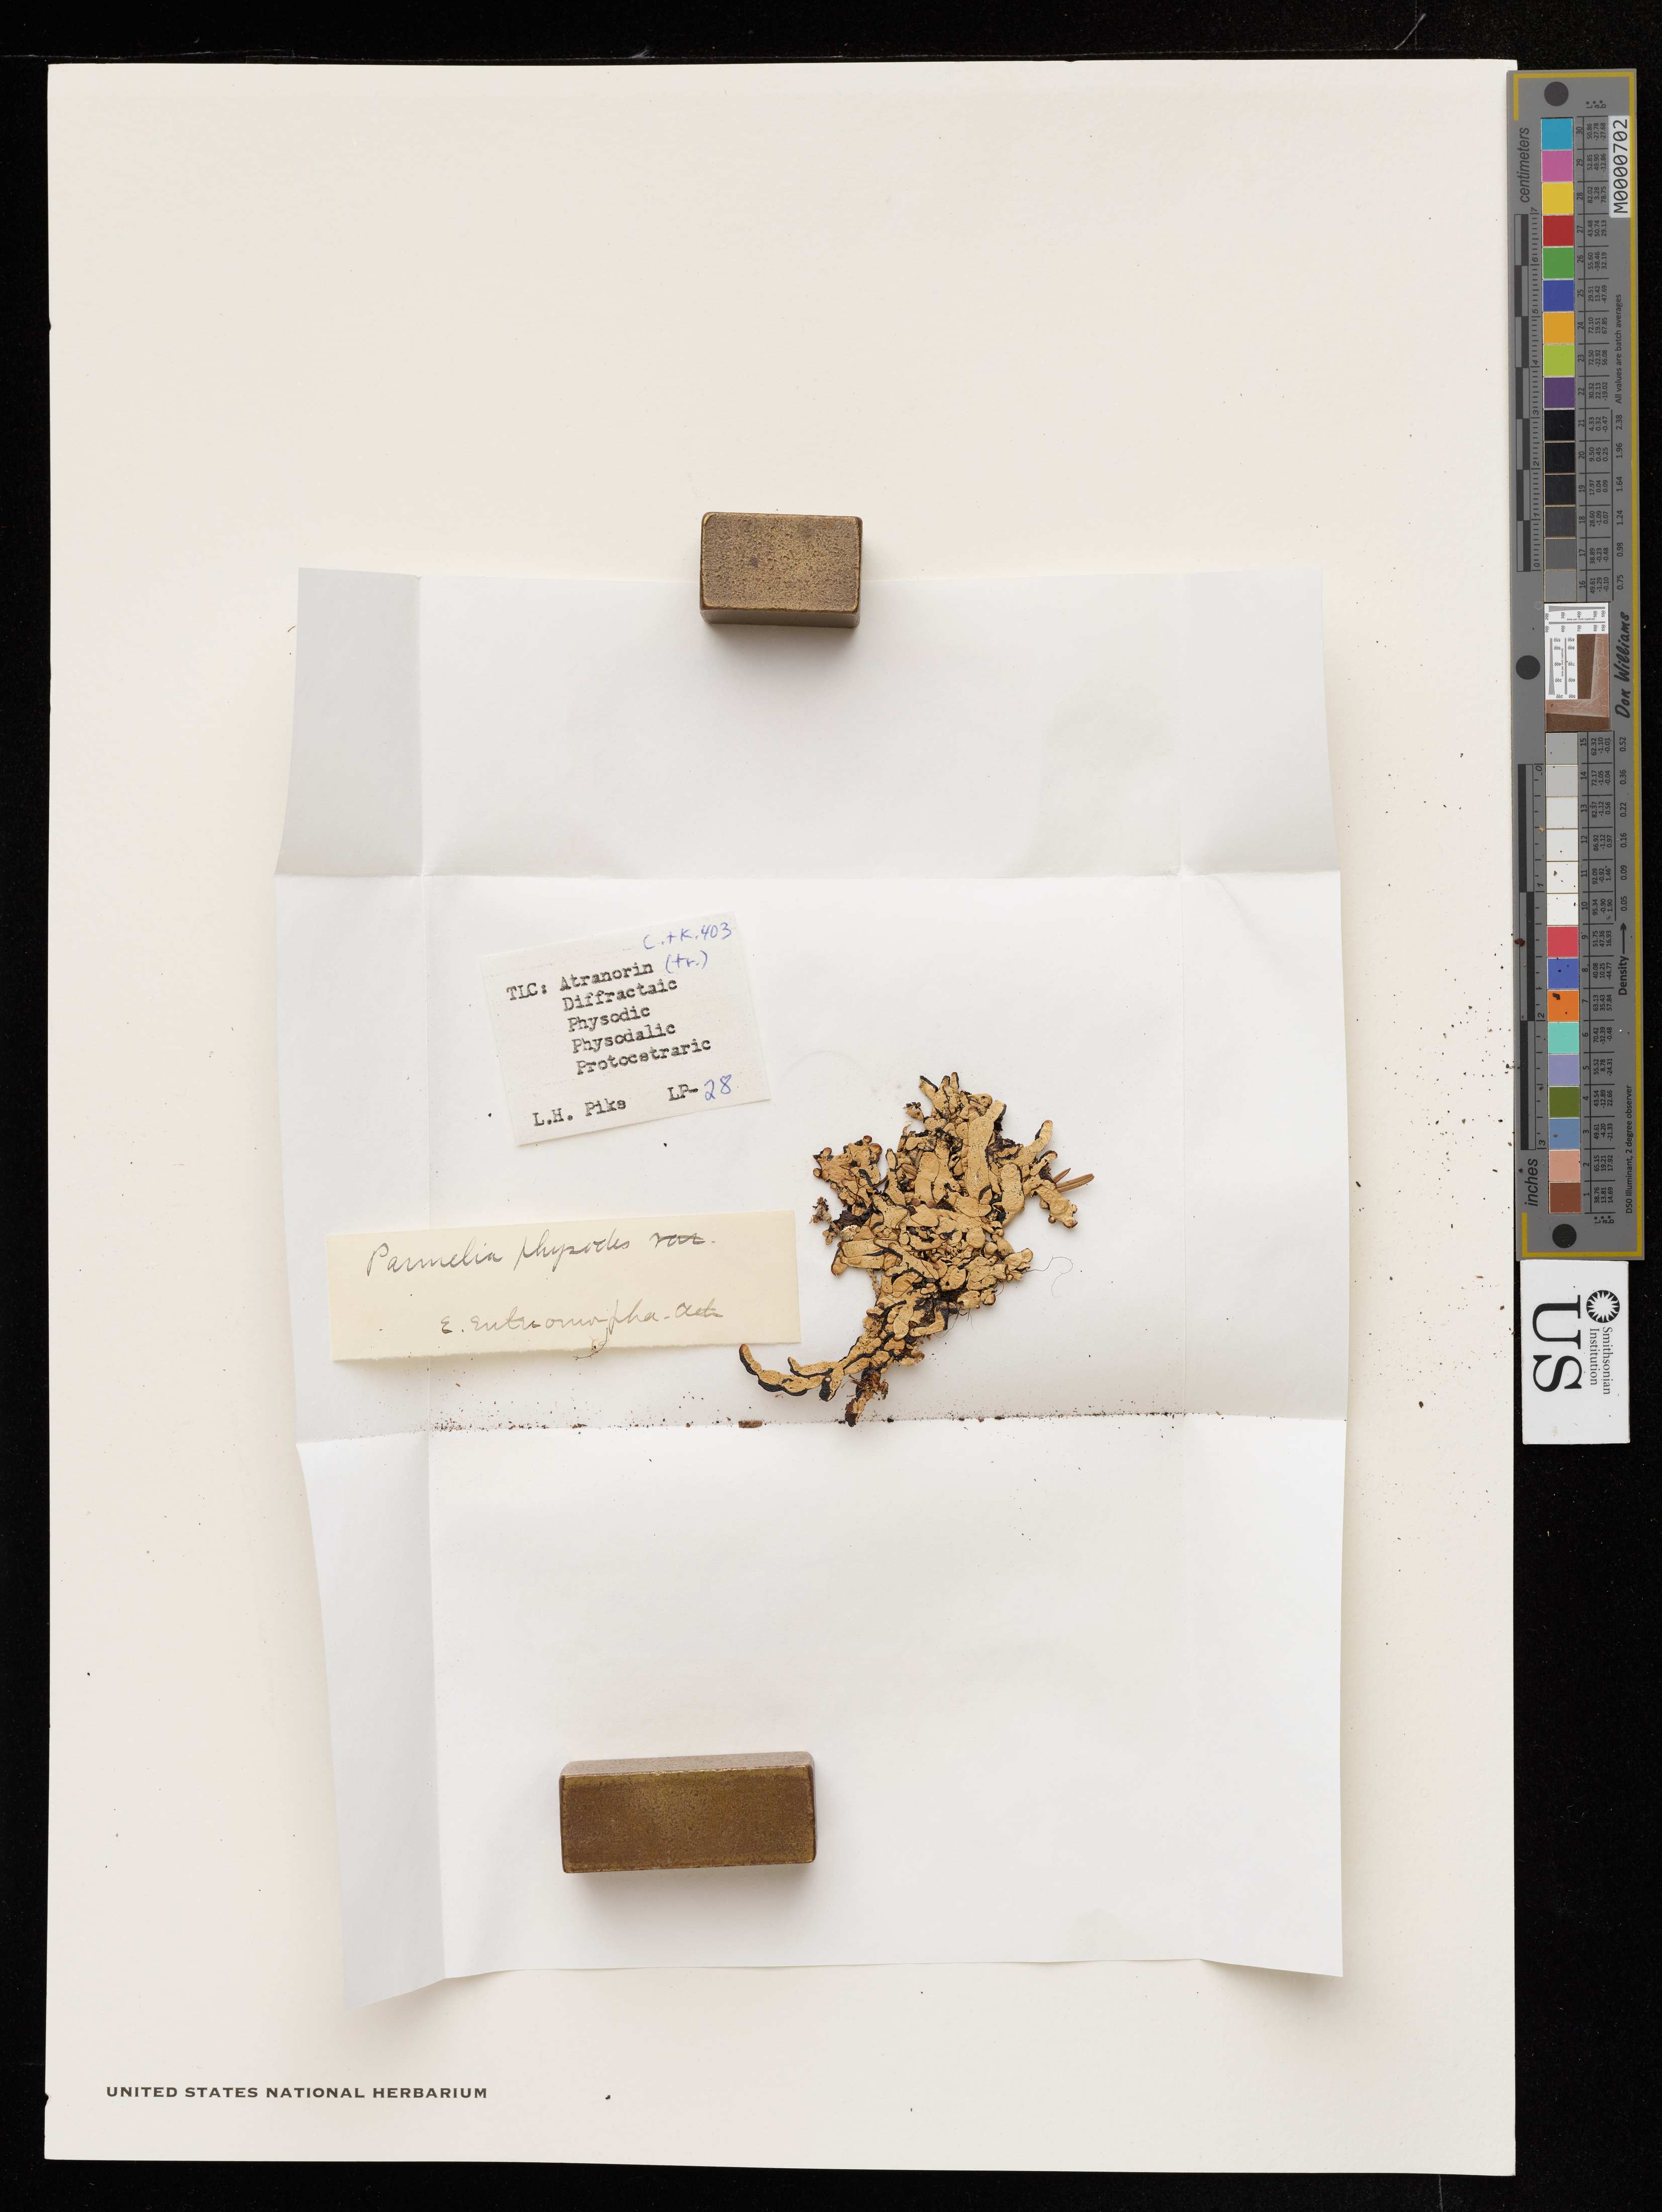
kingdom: Fungi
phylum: Ascomycota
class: Lecanoromycetes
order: Lecanorales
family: Parmeliaceae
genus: Hypogymnia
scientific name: Hypogymnia enteromorpha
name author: (Ach.) Nyl.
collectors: F. V. Coville & T. H. Kearney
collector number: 403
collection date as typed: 05 Jun 1899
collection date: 1899-06-05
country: United States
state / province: Alaska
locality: Wrangell